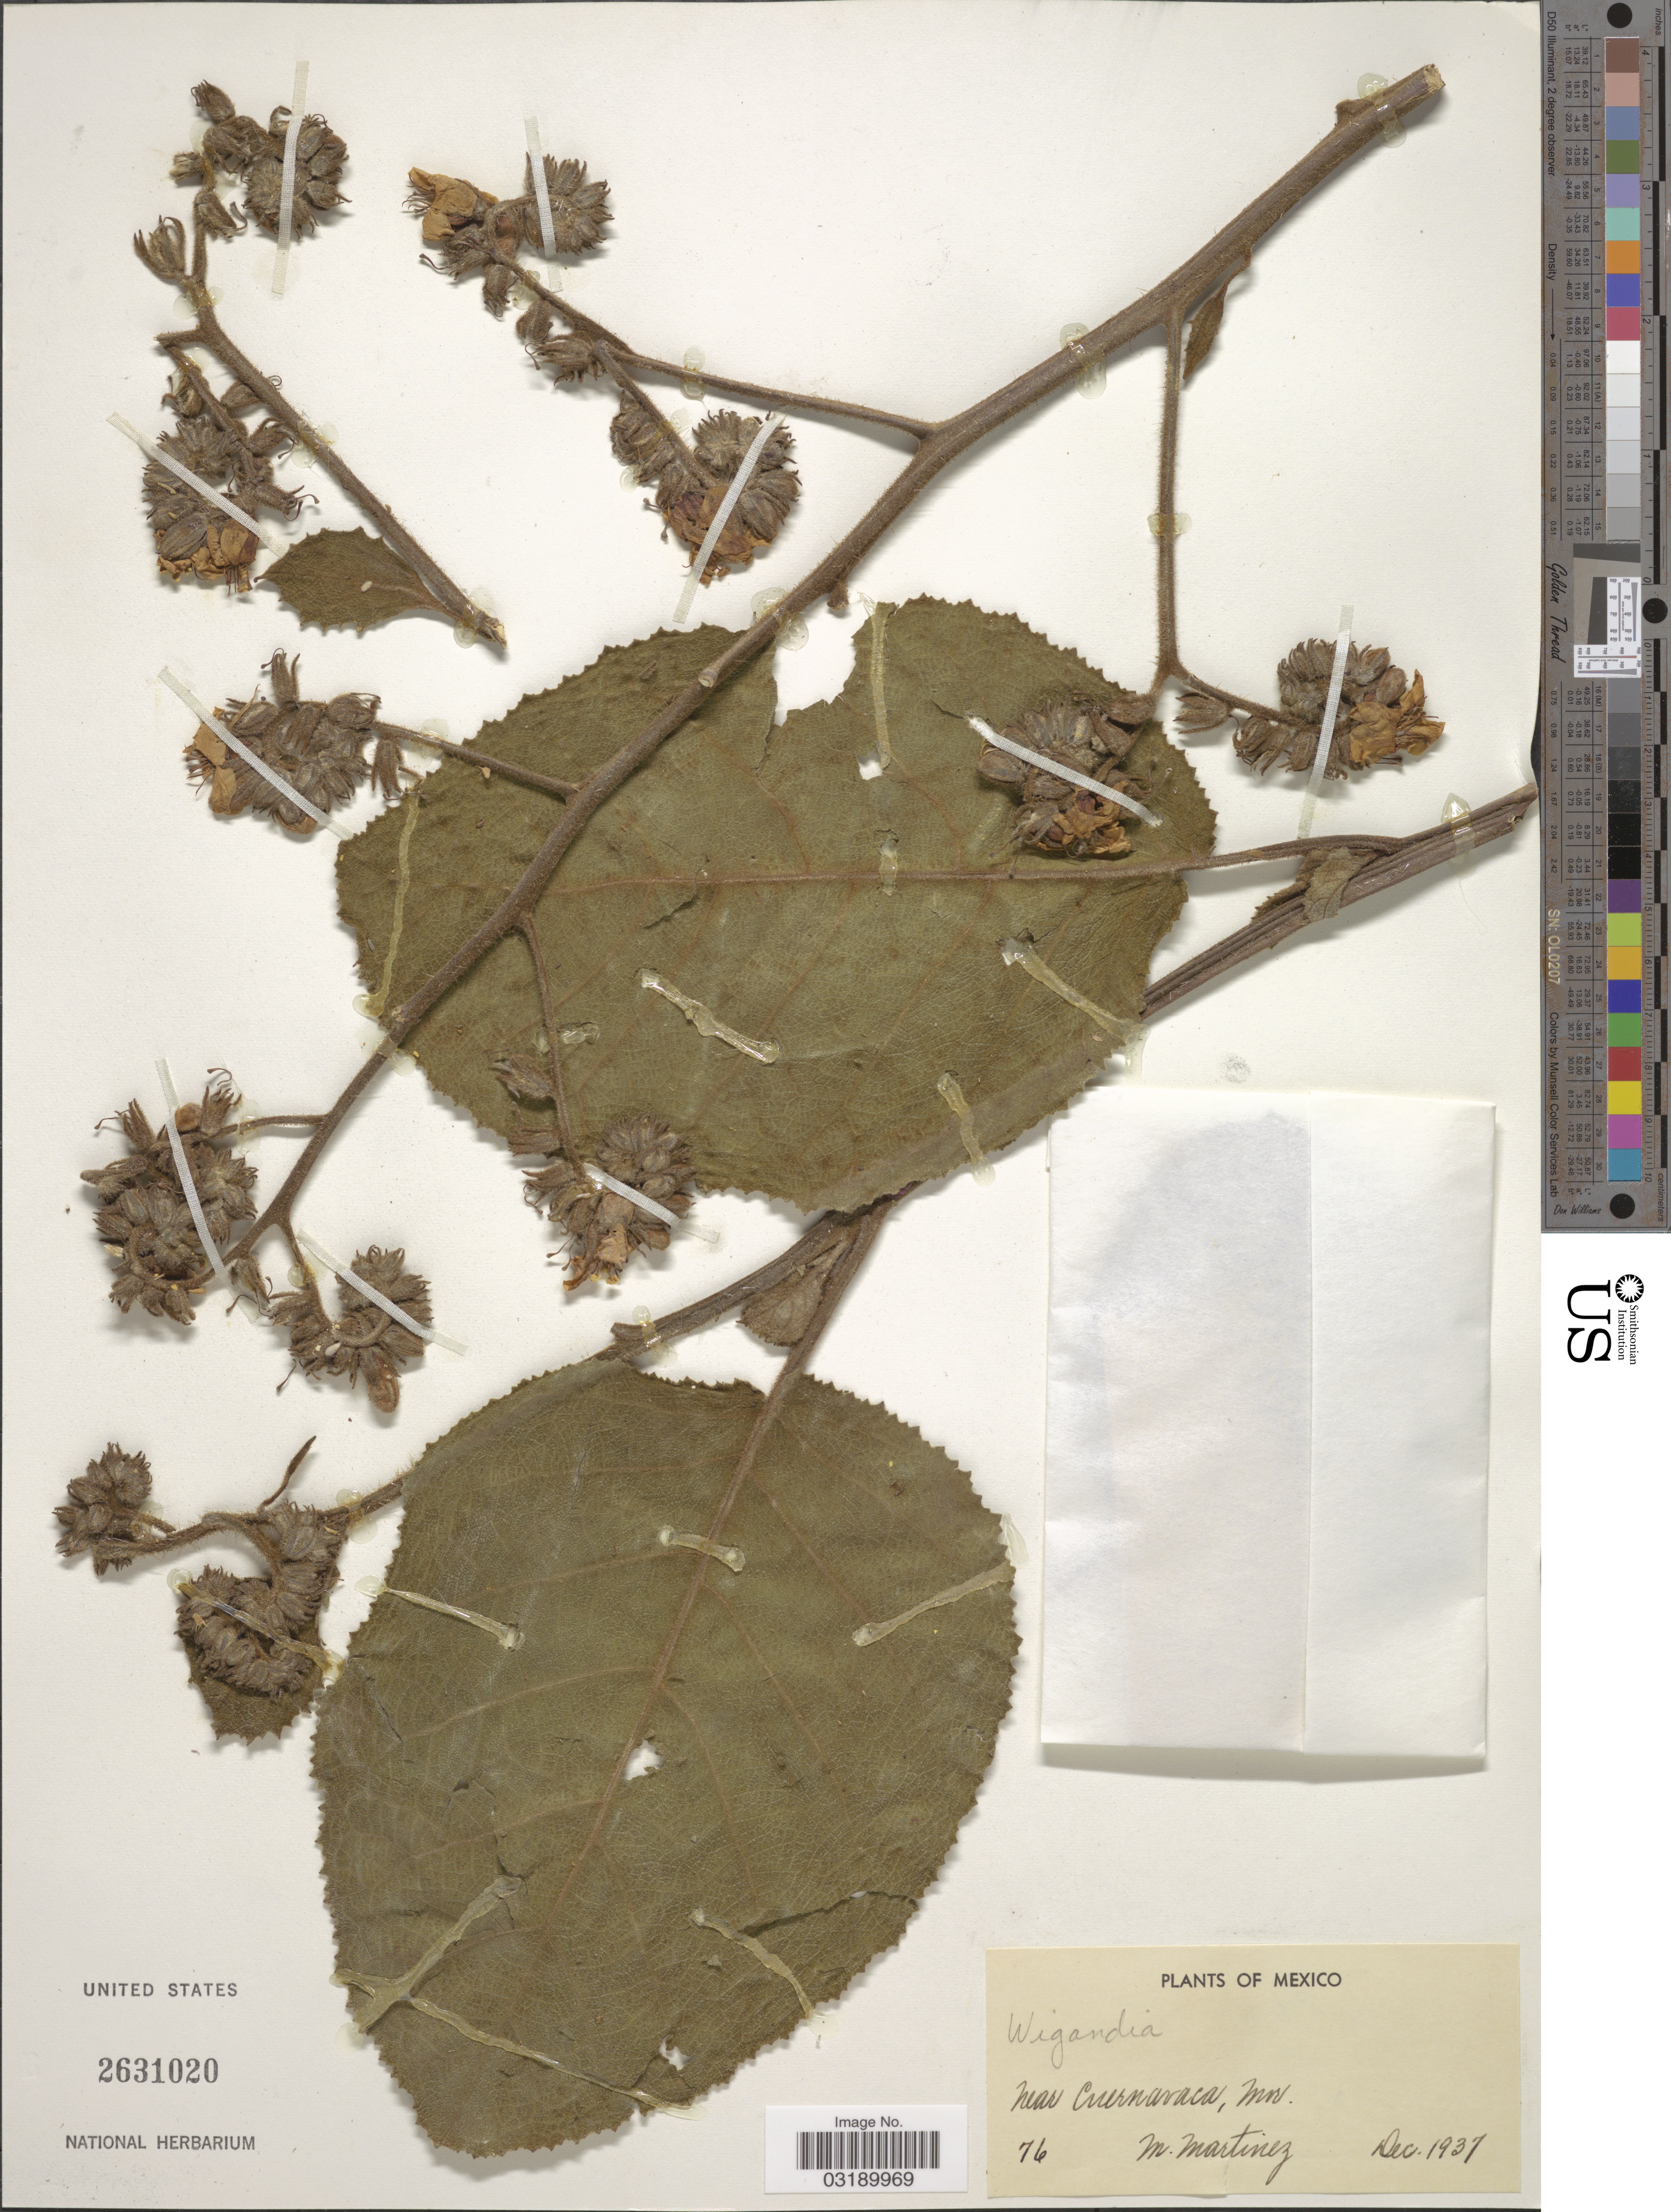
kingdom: Plantae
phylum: Tracheophyta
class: Magnoliopsida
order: Boraginales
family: Namaceae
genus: Wigandia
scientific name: Wigandia sp.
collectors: M. Martínez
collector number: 76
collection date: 1937-12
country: Mexico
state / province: Morelos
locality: Near Cuernavaca.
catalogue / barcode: US 2631020